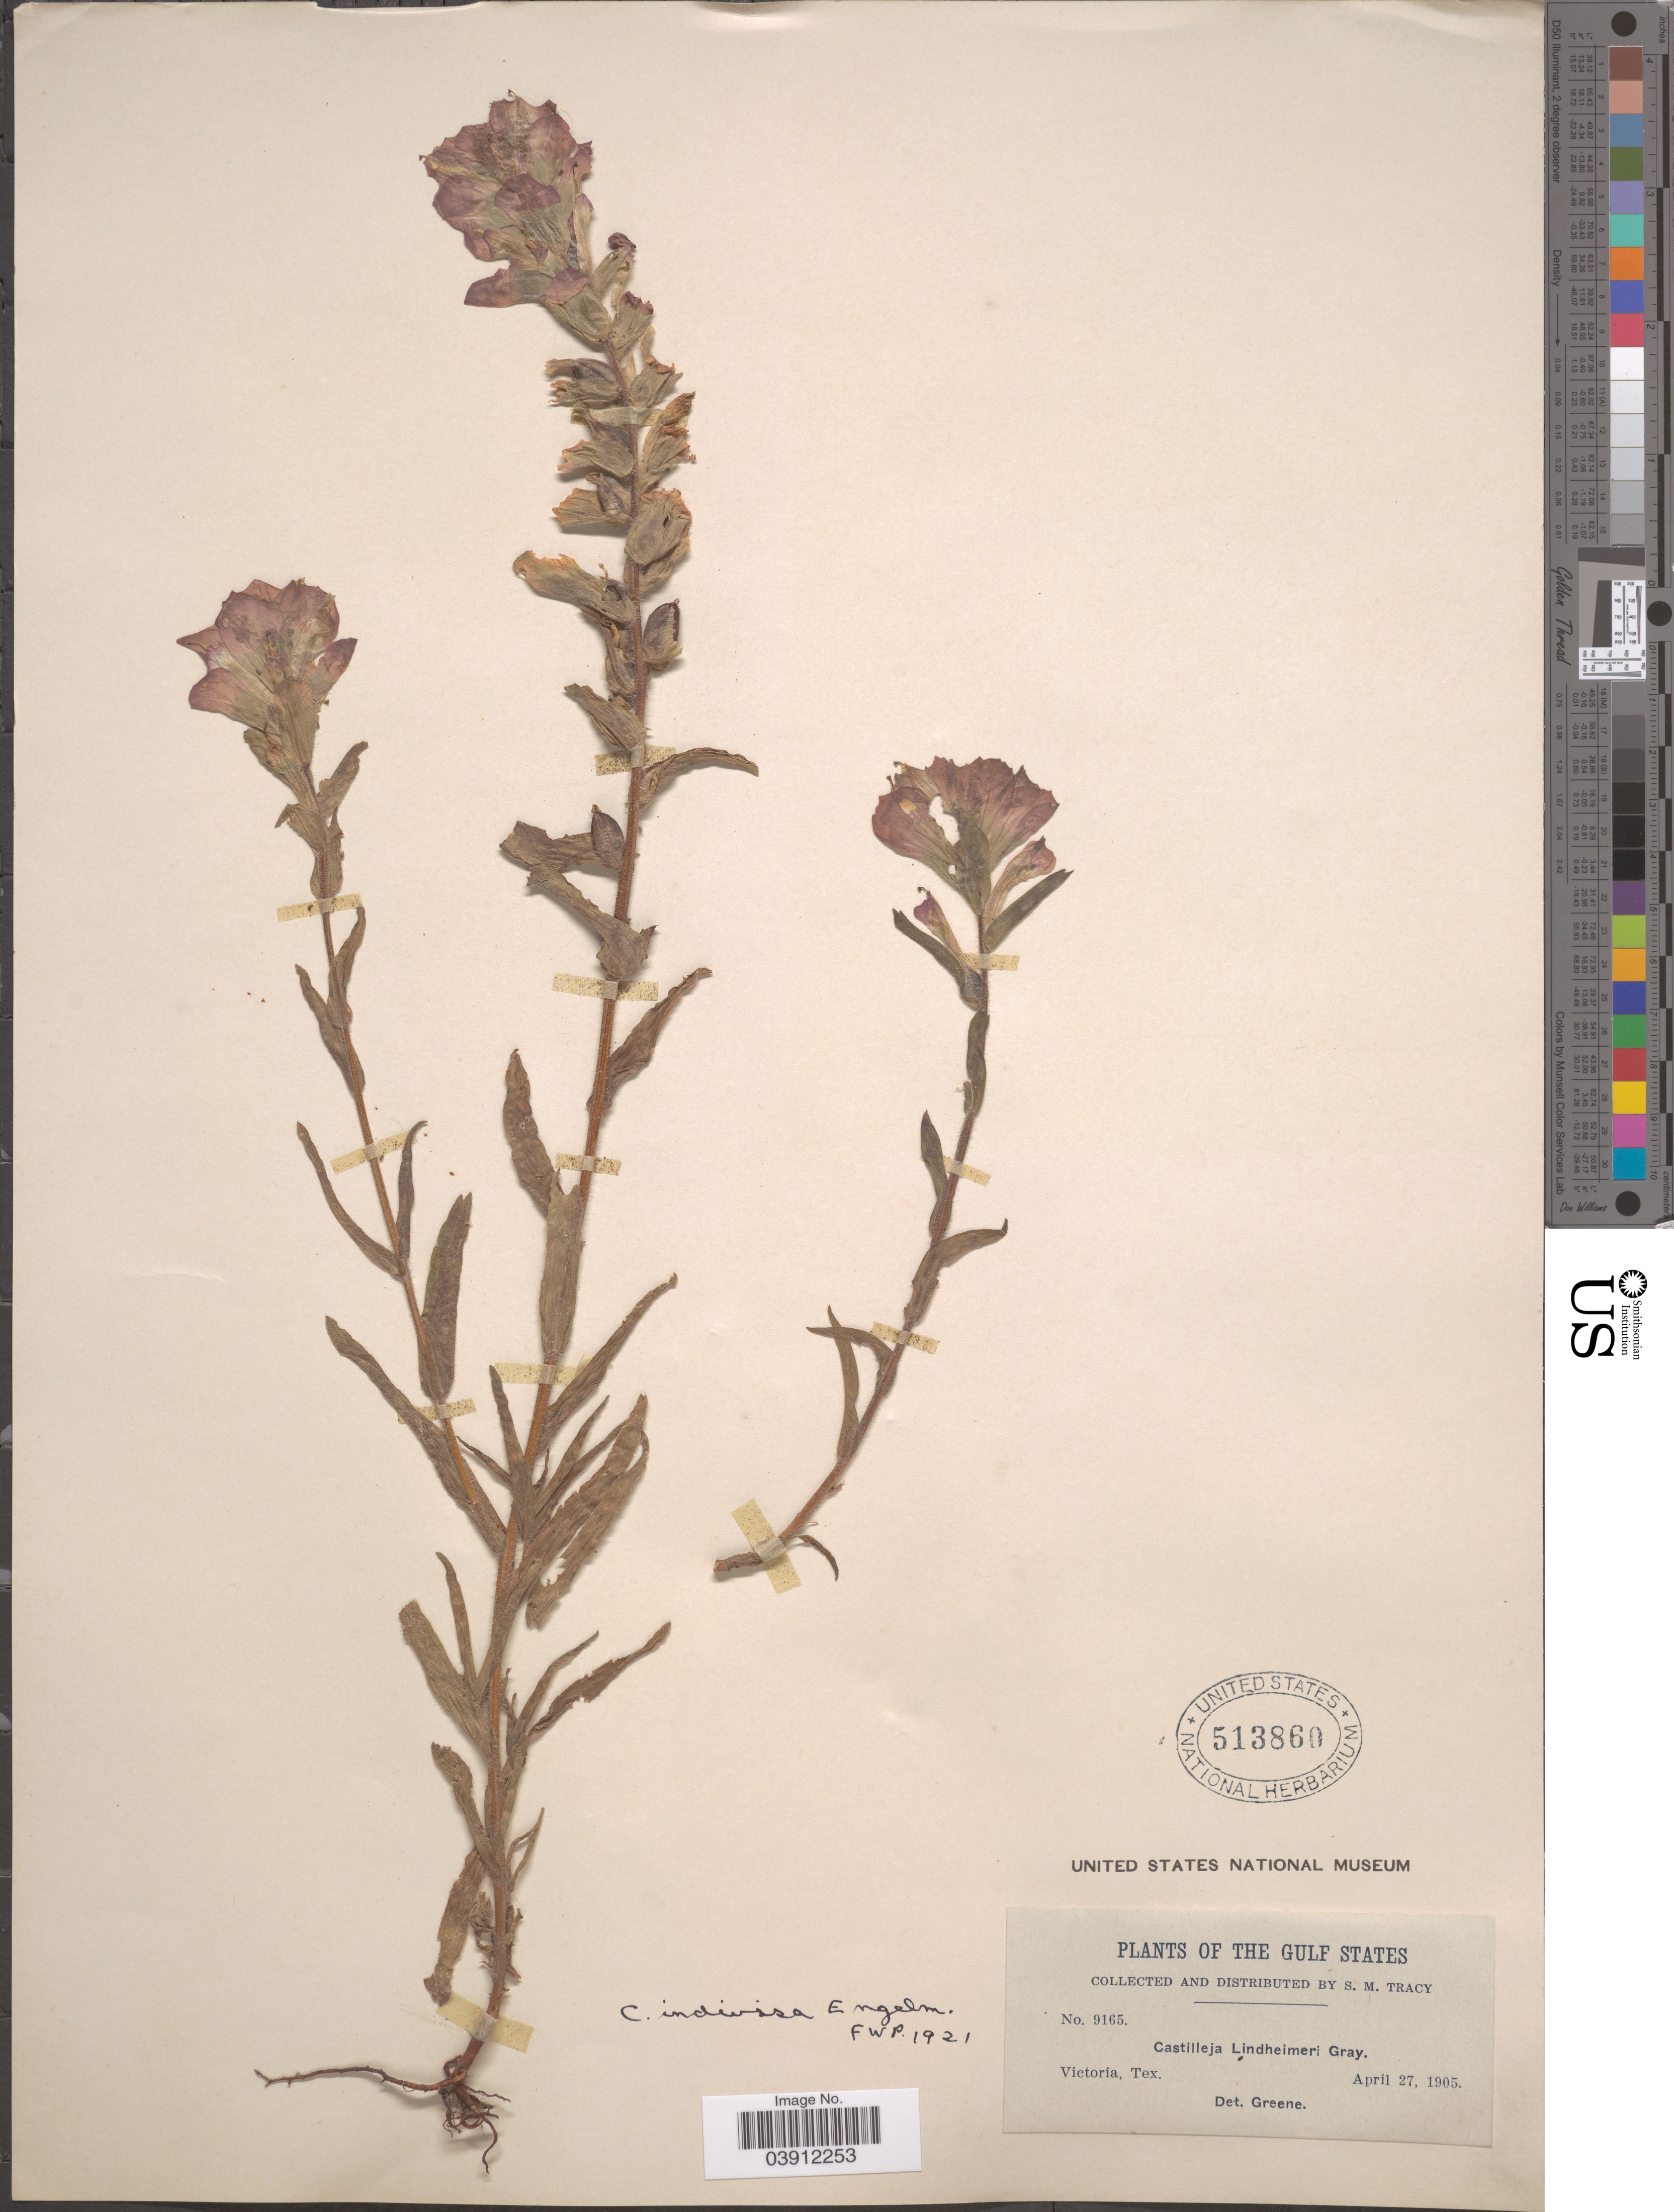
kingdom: Plantae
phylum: Tracheophyta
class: Magnoliopsida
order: Lamiales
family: Orobanchaceae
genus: Castilleja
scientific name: Castilleja indivisa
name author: Engelm. in Engelm. & A. Gray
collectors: S. M. Tracy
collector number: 9165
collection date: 1905-04-27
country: United States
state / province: Texas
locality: The Gulf States. Victoria.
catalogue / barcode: US 513860